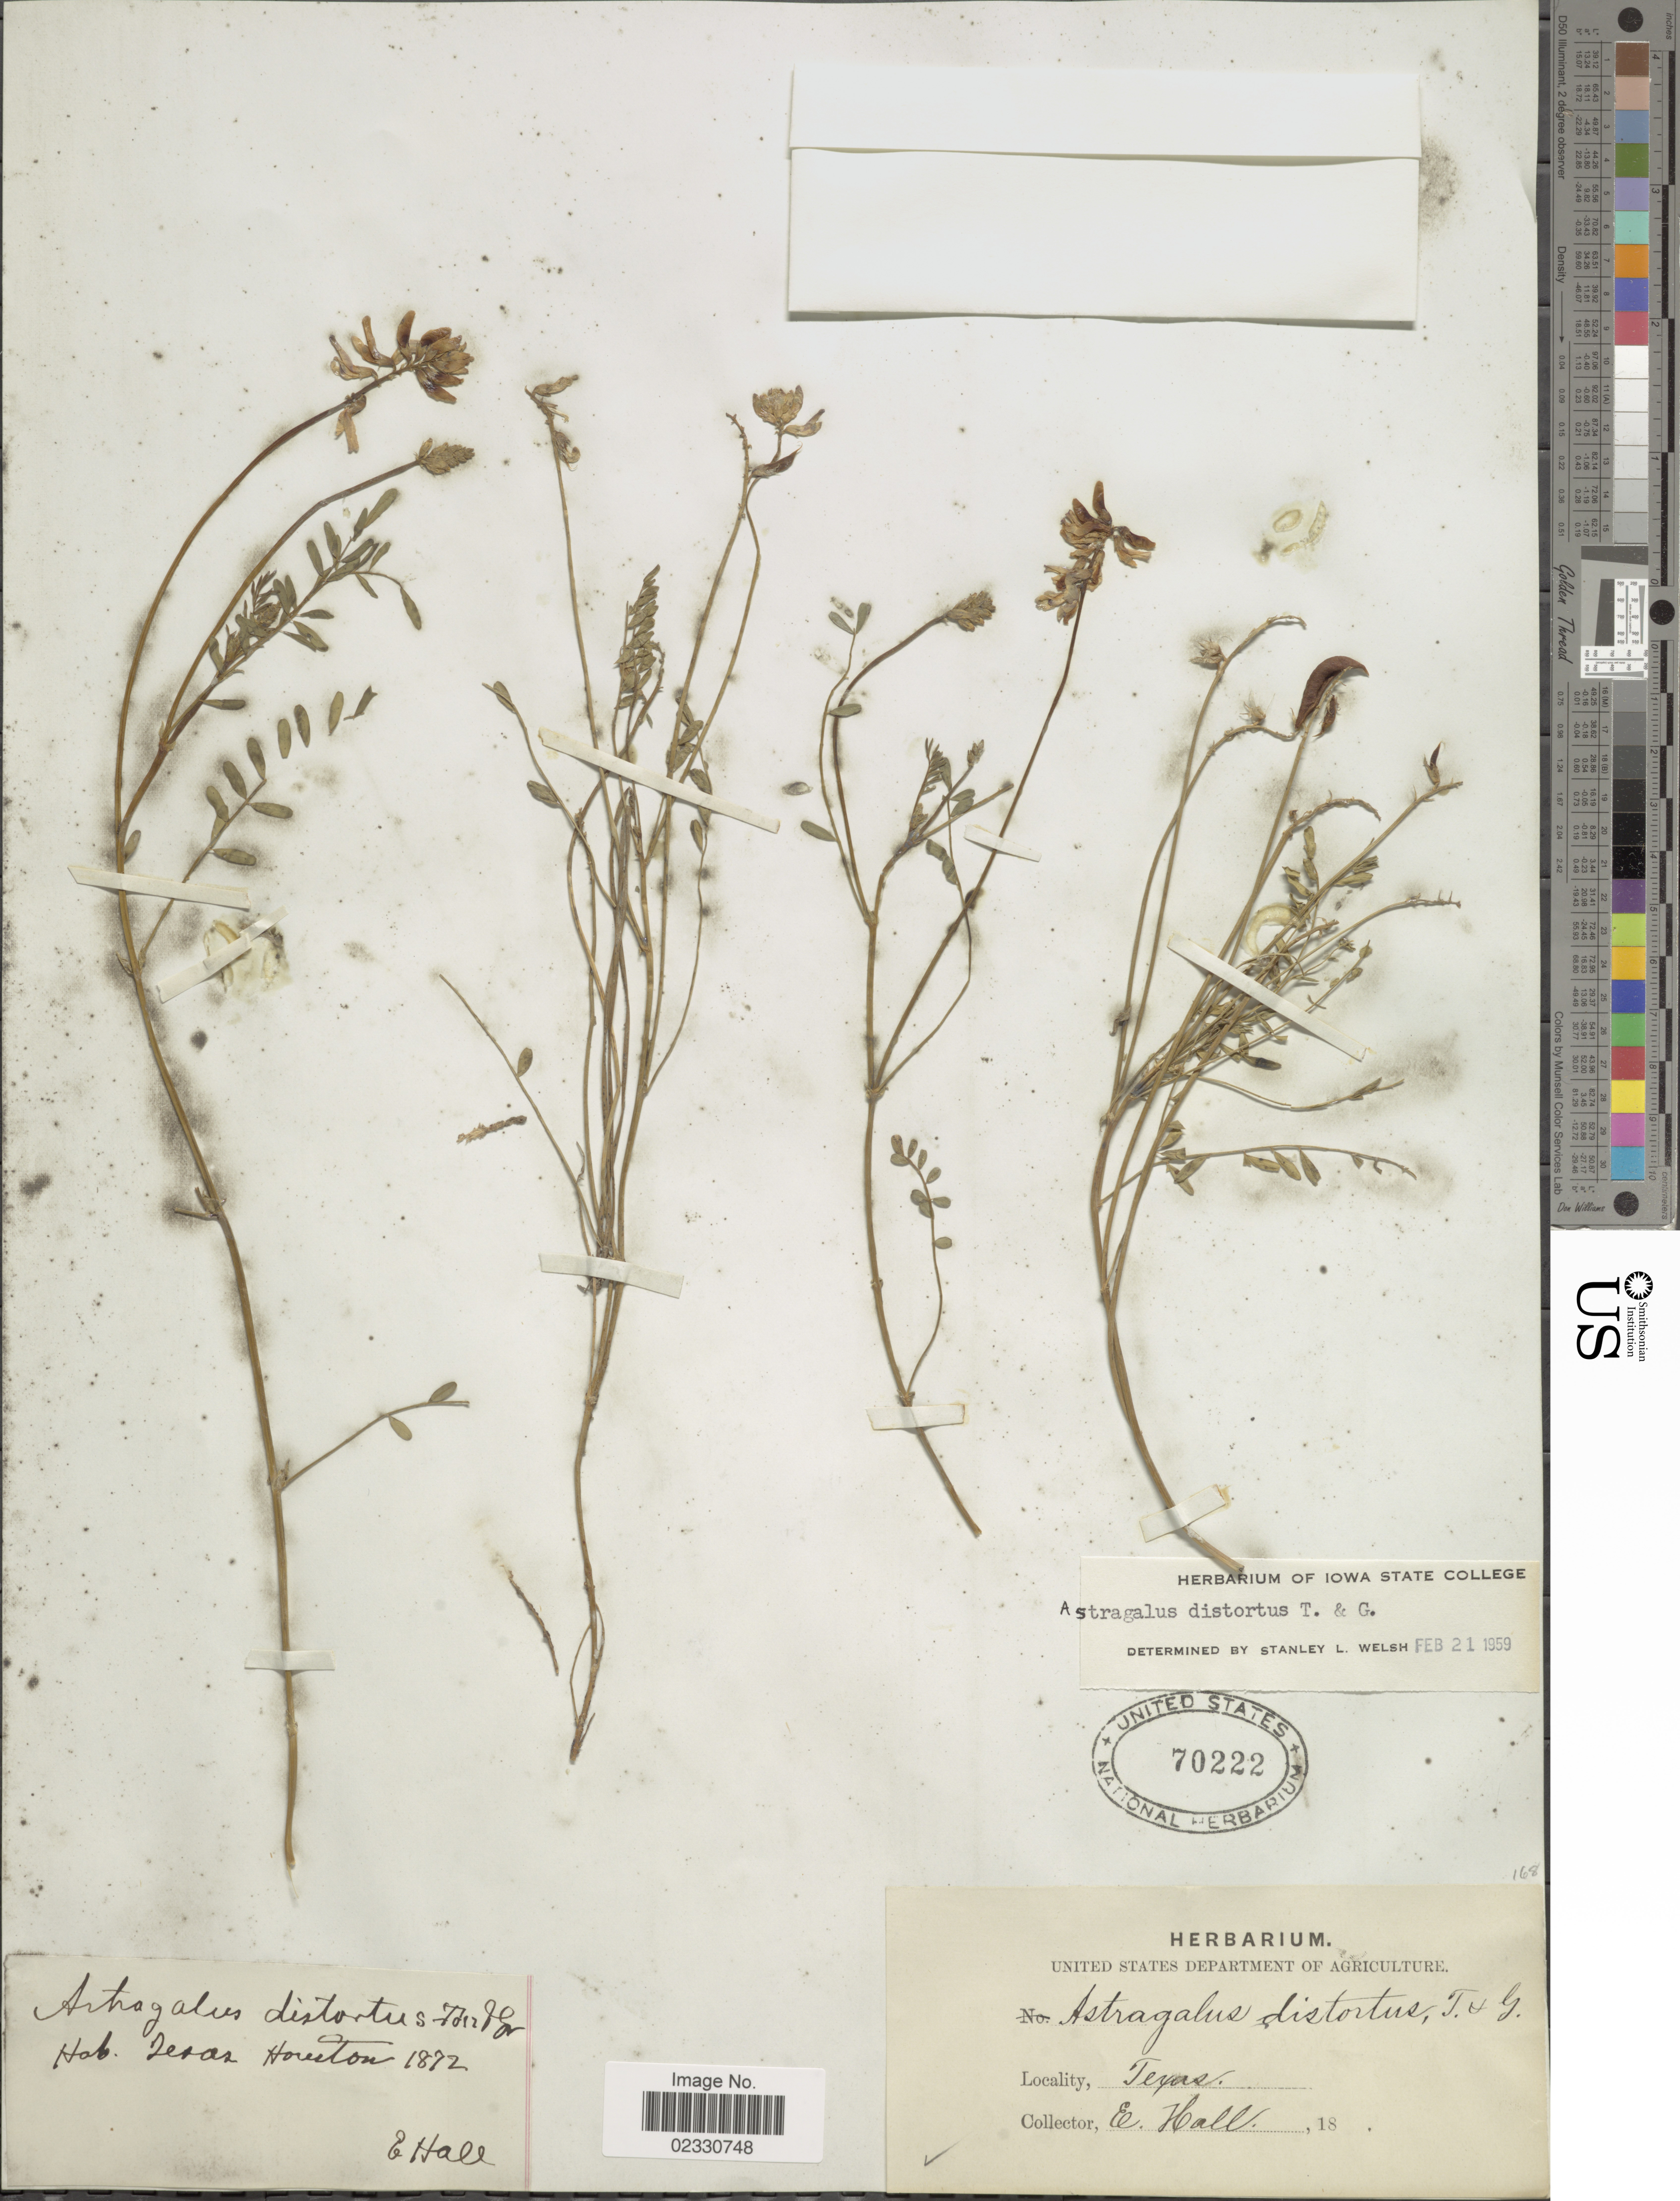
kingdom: Plantae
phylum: Tracheophyta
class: Magnoliopsida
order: Fabales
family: Fabaceae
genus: Astragalus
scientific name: Astragalus distortus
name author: Torr. & A. Gray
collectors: E. Hall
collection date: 1872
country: United States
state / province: Texas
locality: Houston.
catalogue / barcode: US 70222